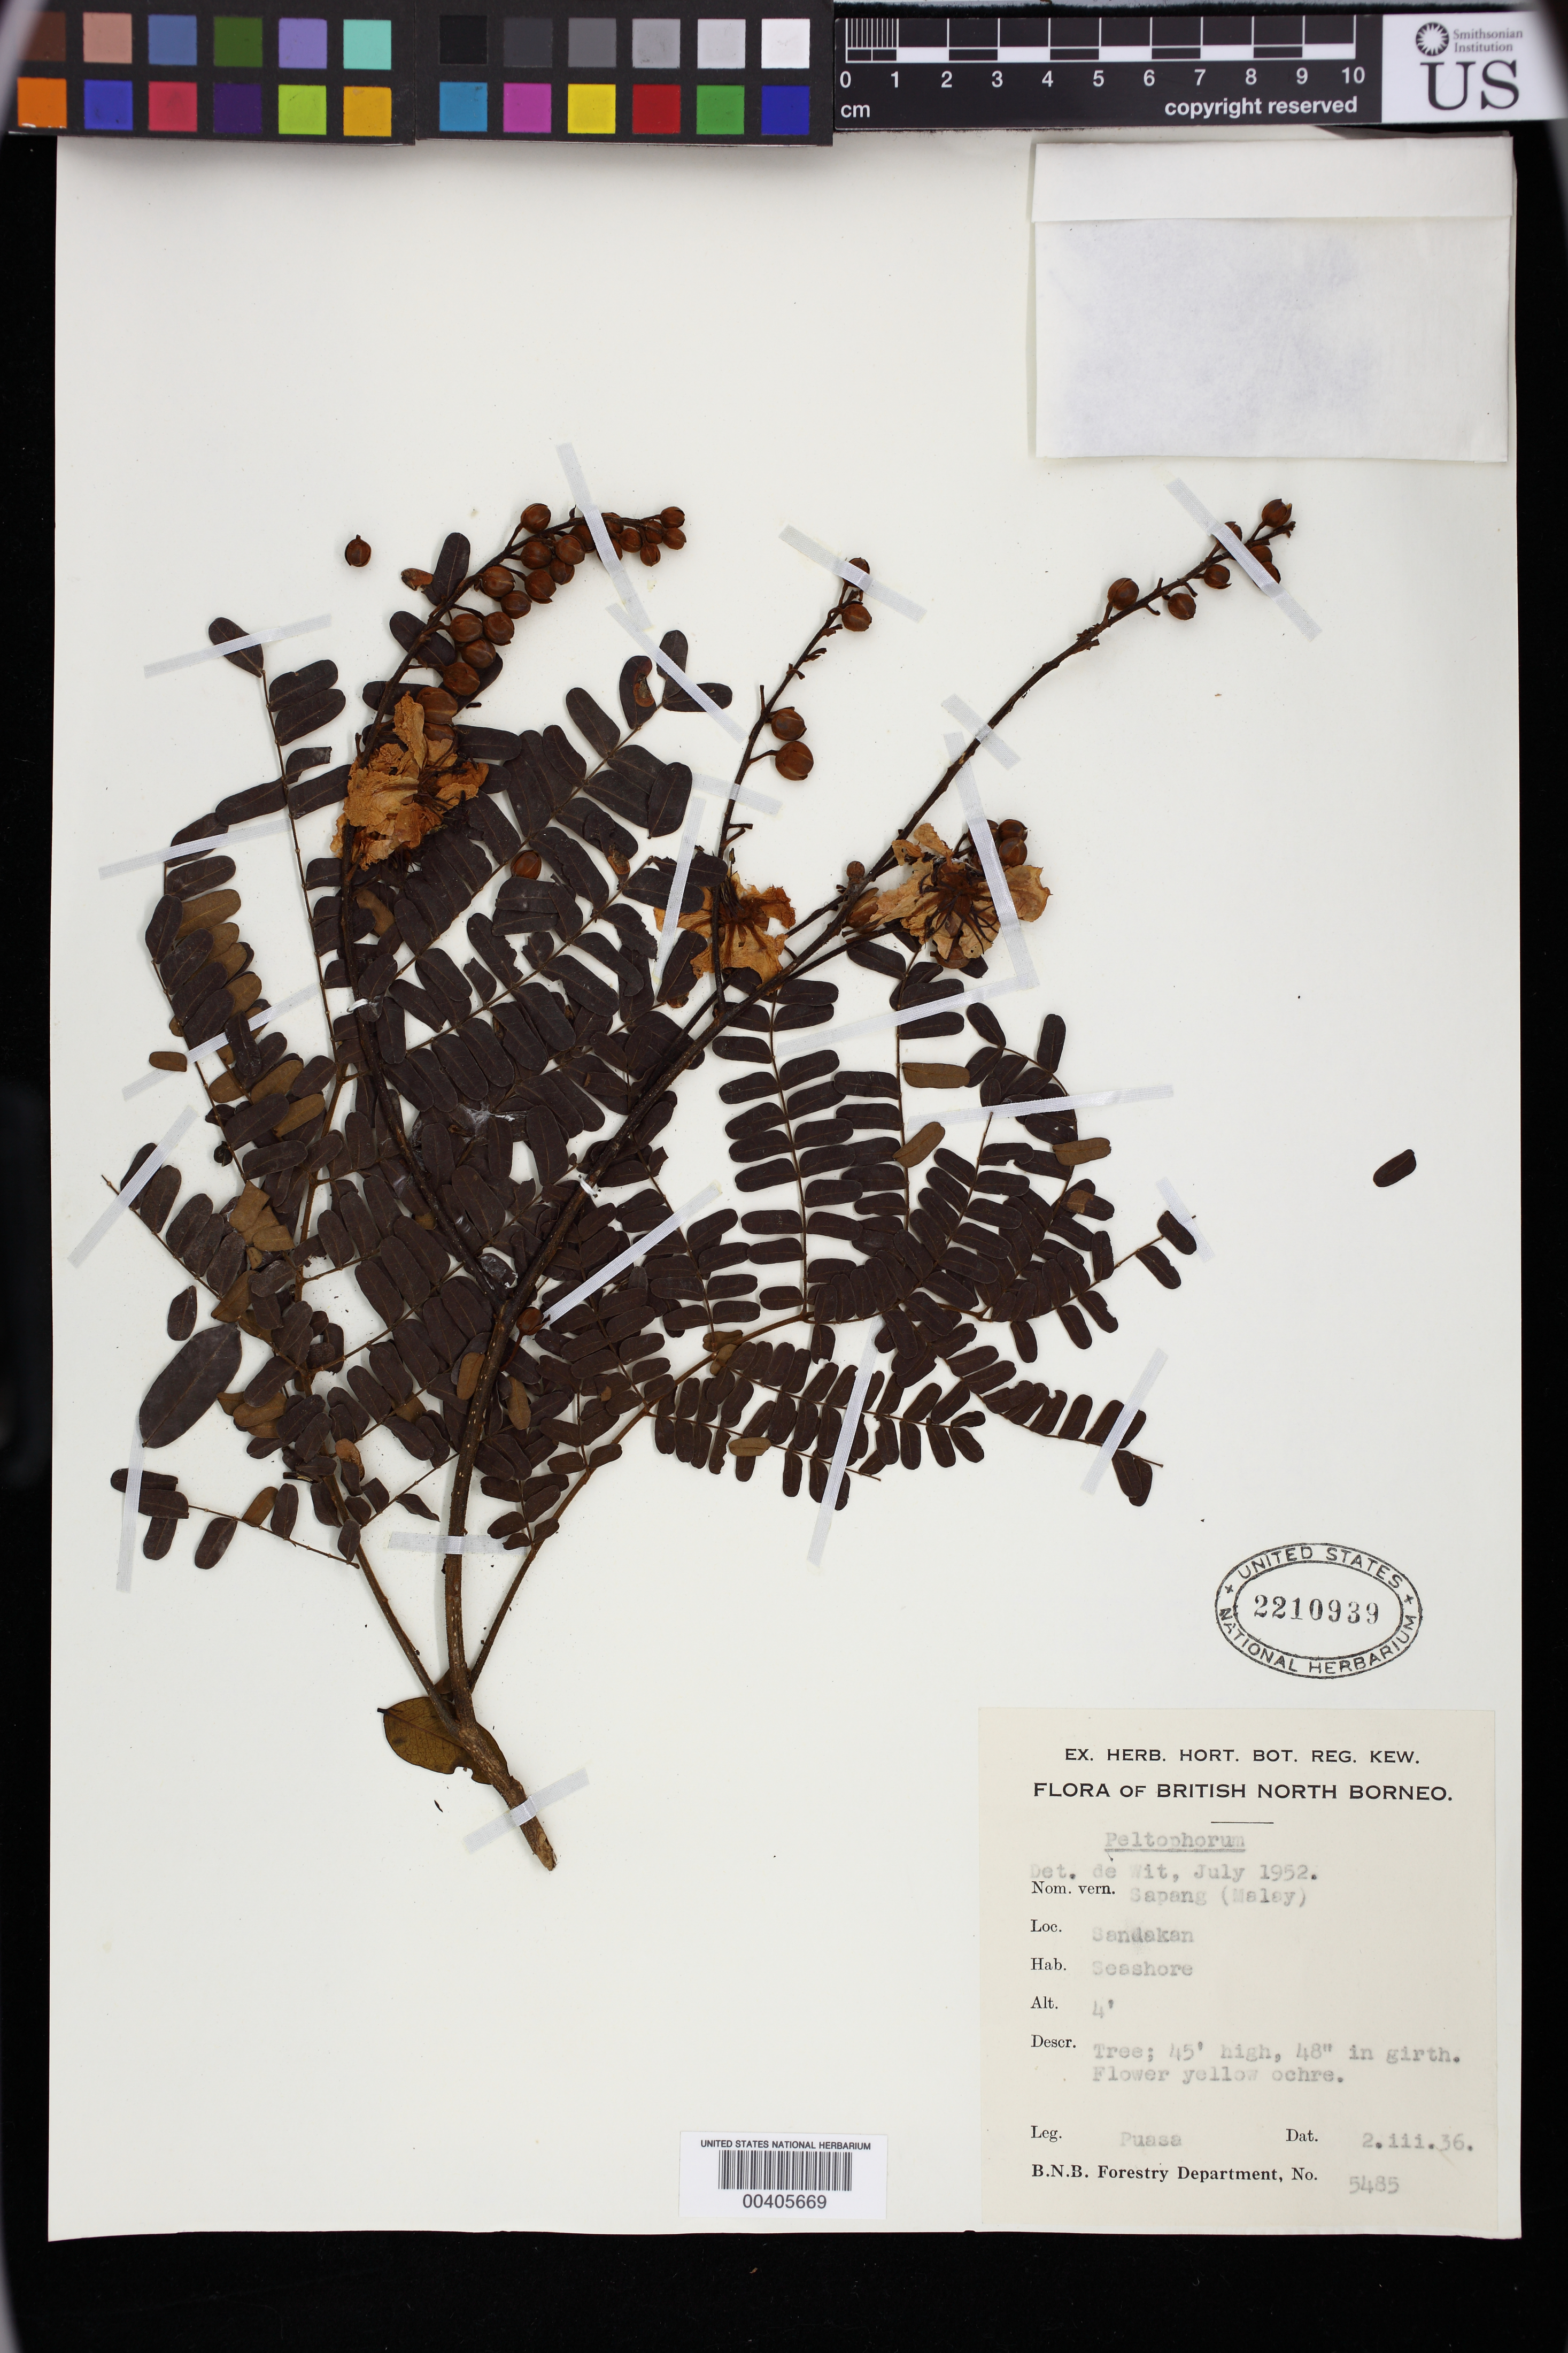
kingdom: Plantae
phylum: Tracheophyta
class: Magnoliopsida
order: Fabales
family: Fabaceae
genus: Peltophorum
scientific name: Peltophorum pterocarpum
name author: (DC.) Backer ex K. Heyne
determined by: Ding Hou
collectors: M. Puasa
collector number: B.n.b. Forestry Dept. 5485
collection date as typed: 02 Mar 1936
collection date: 1936-03-02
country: Malaysia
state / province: Sabah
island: Borneo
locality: Sandakan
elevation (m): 1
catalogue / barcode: US 2210939